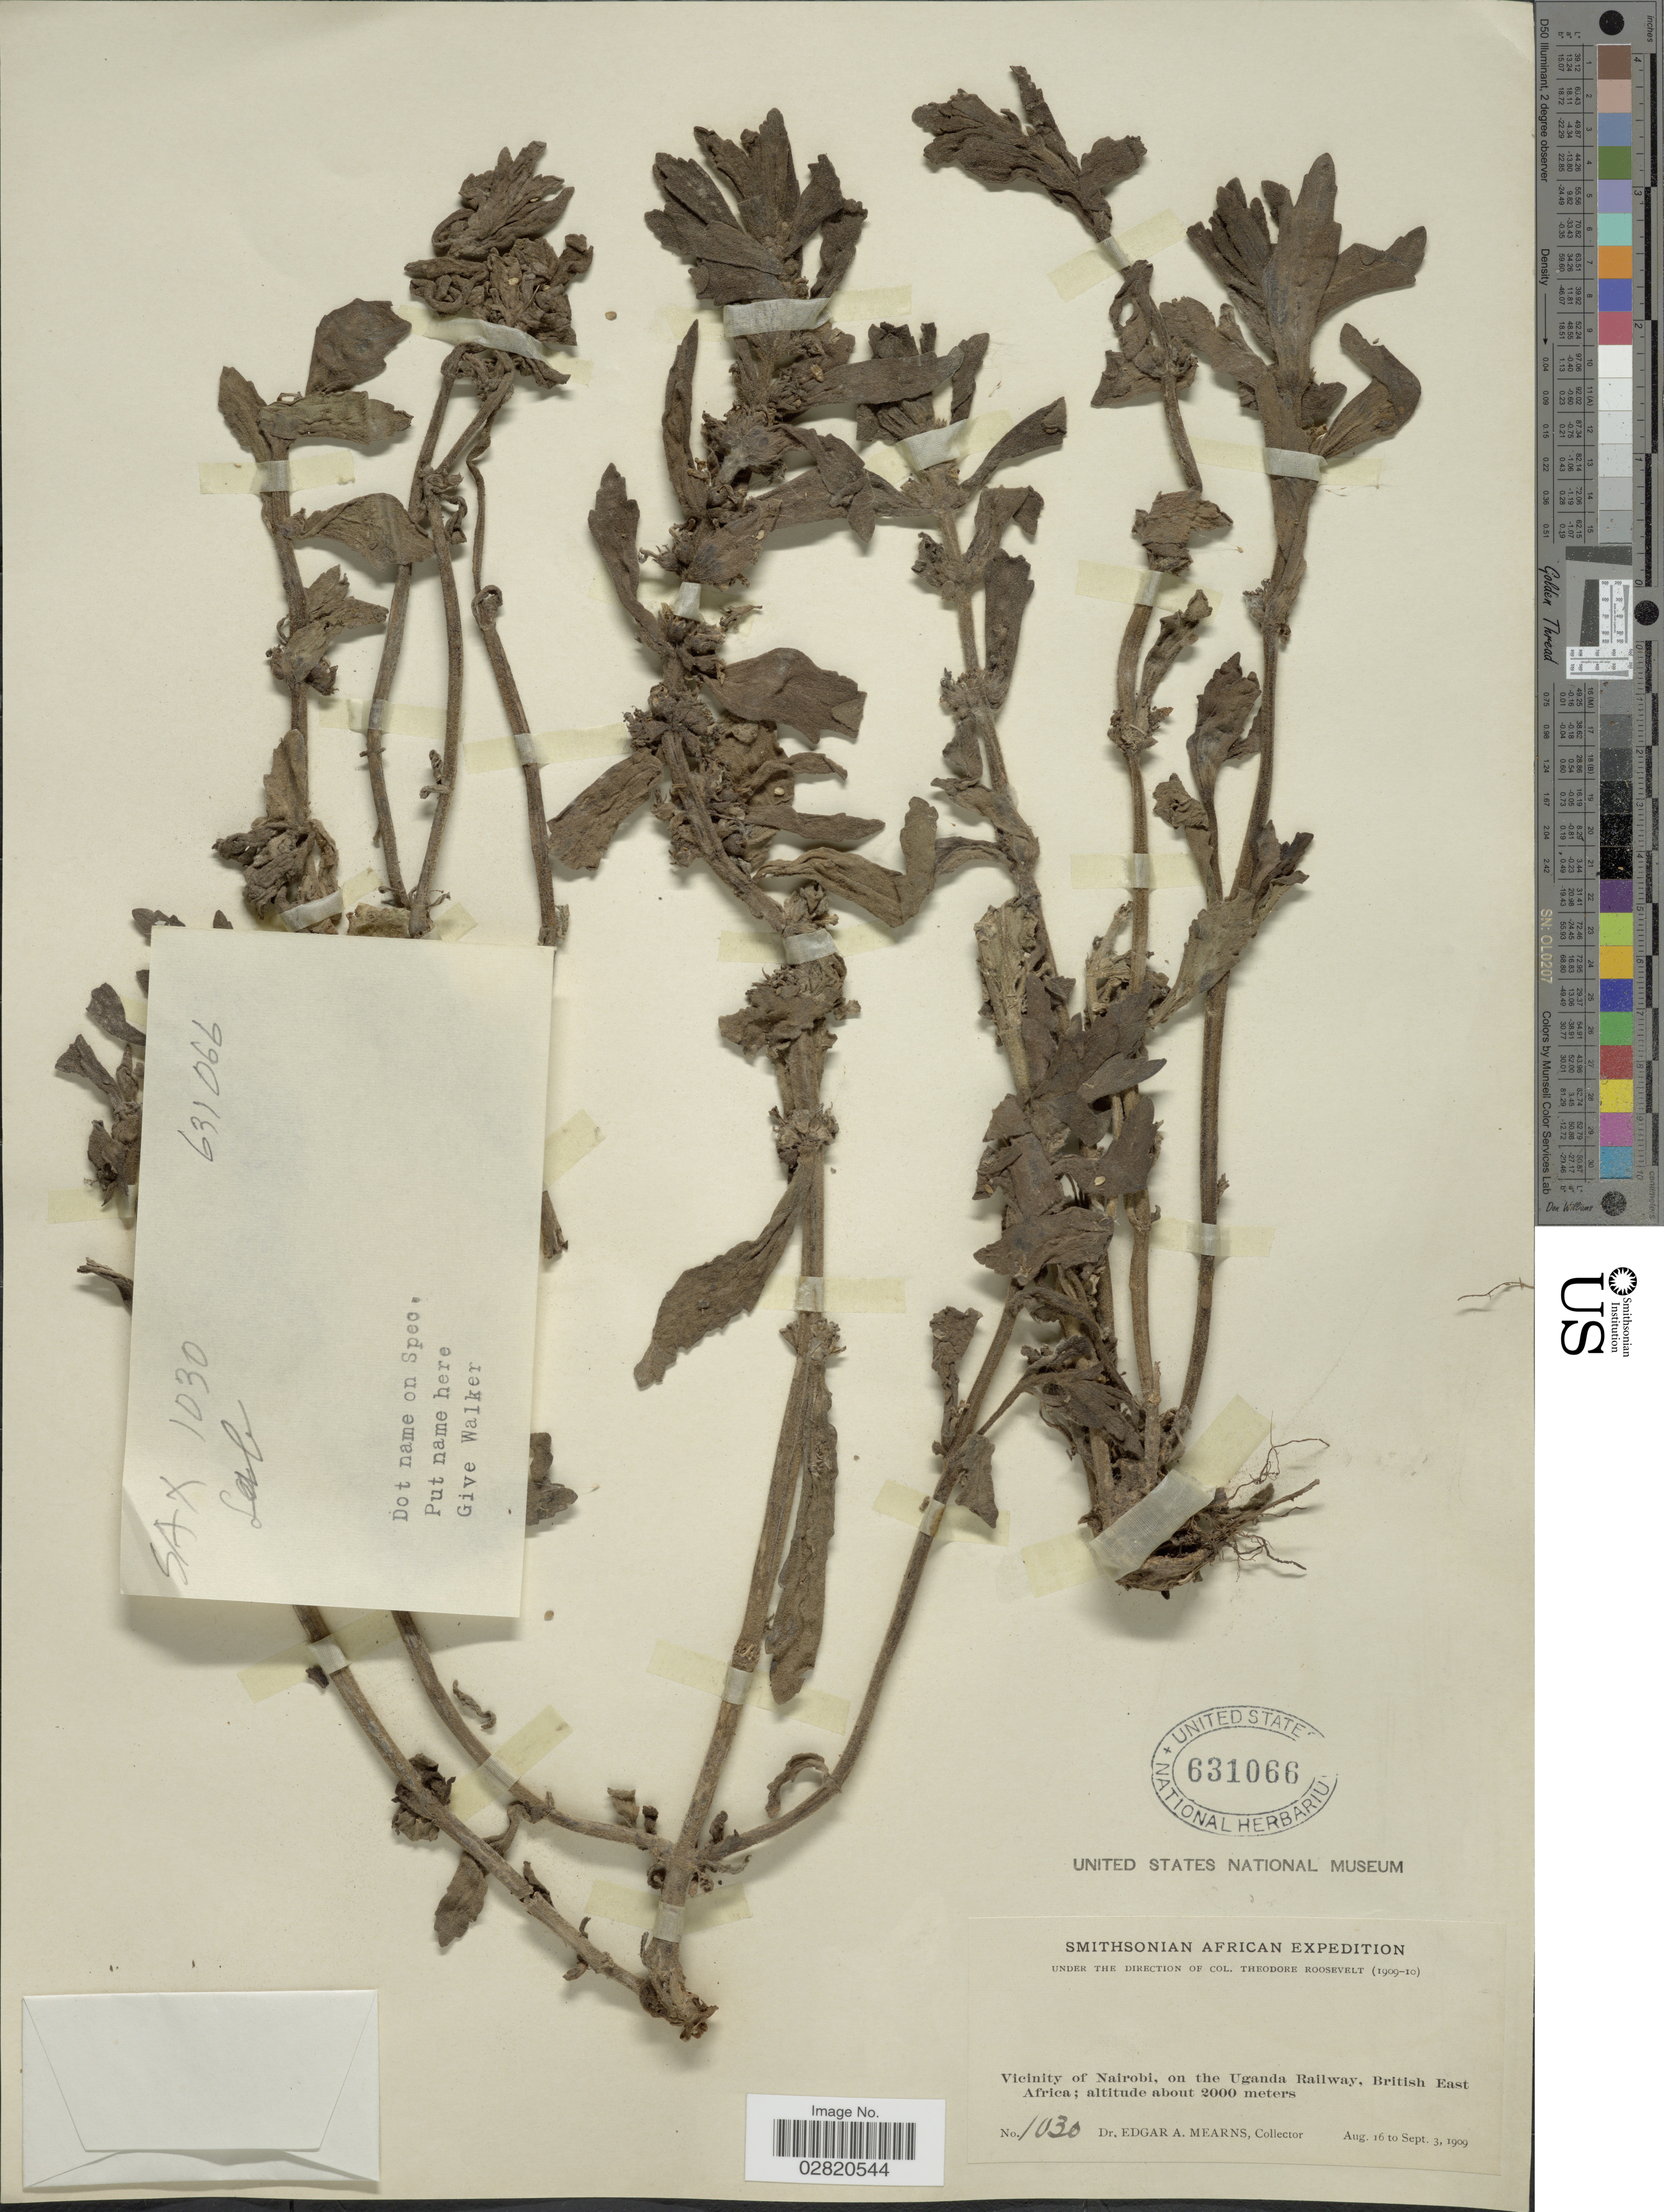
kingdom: Plantae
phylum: Tracheophyta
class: Magnoliopsida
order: Lamiales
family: Lamiaceae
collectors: E. A. Mearns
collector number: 1030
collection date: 1909-08-16/1909-09-03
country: Kenya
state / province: Nairobi Area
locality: Vicinity of Nairobi, on the Uganda Railway, British East Africa.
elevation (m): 2000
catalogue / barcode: US 631066